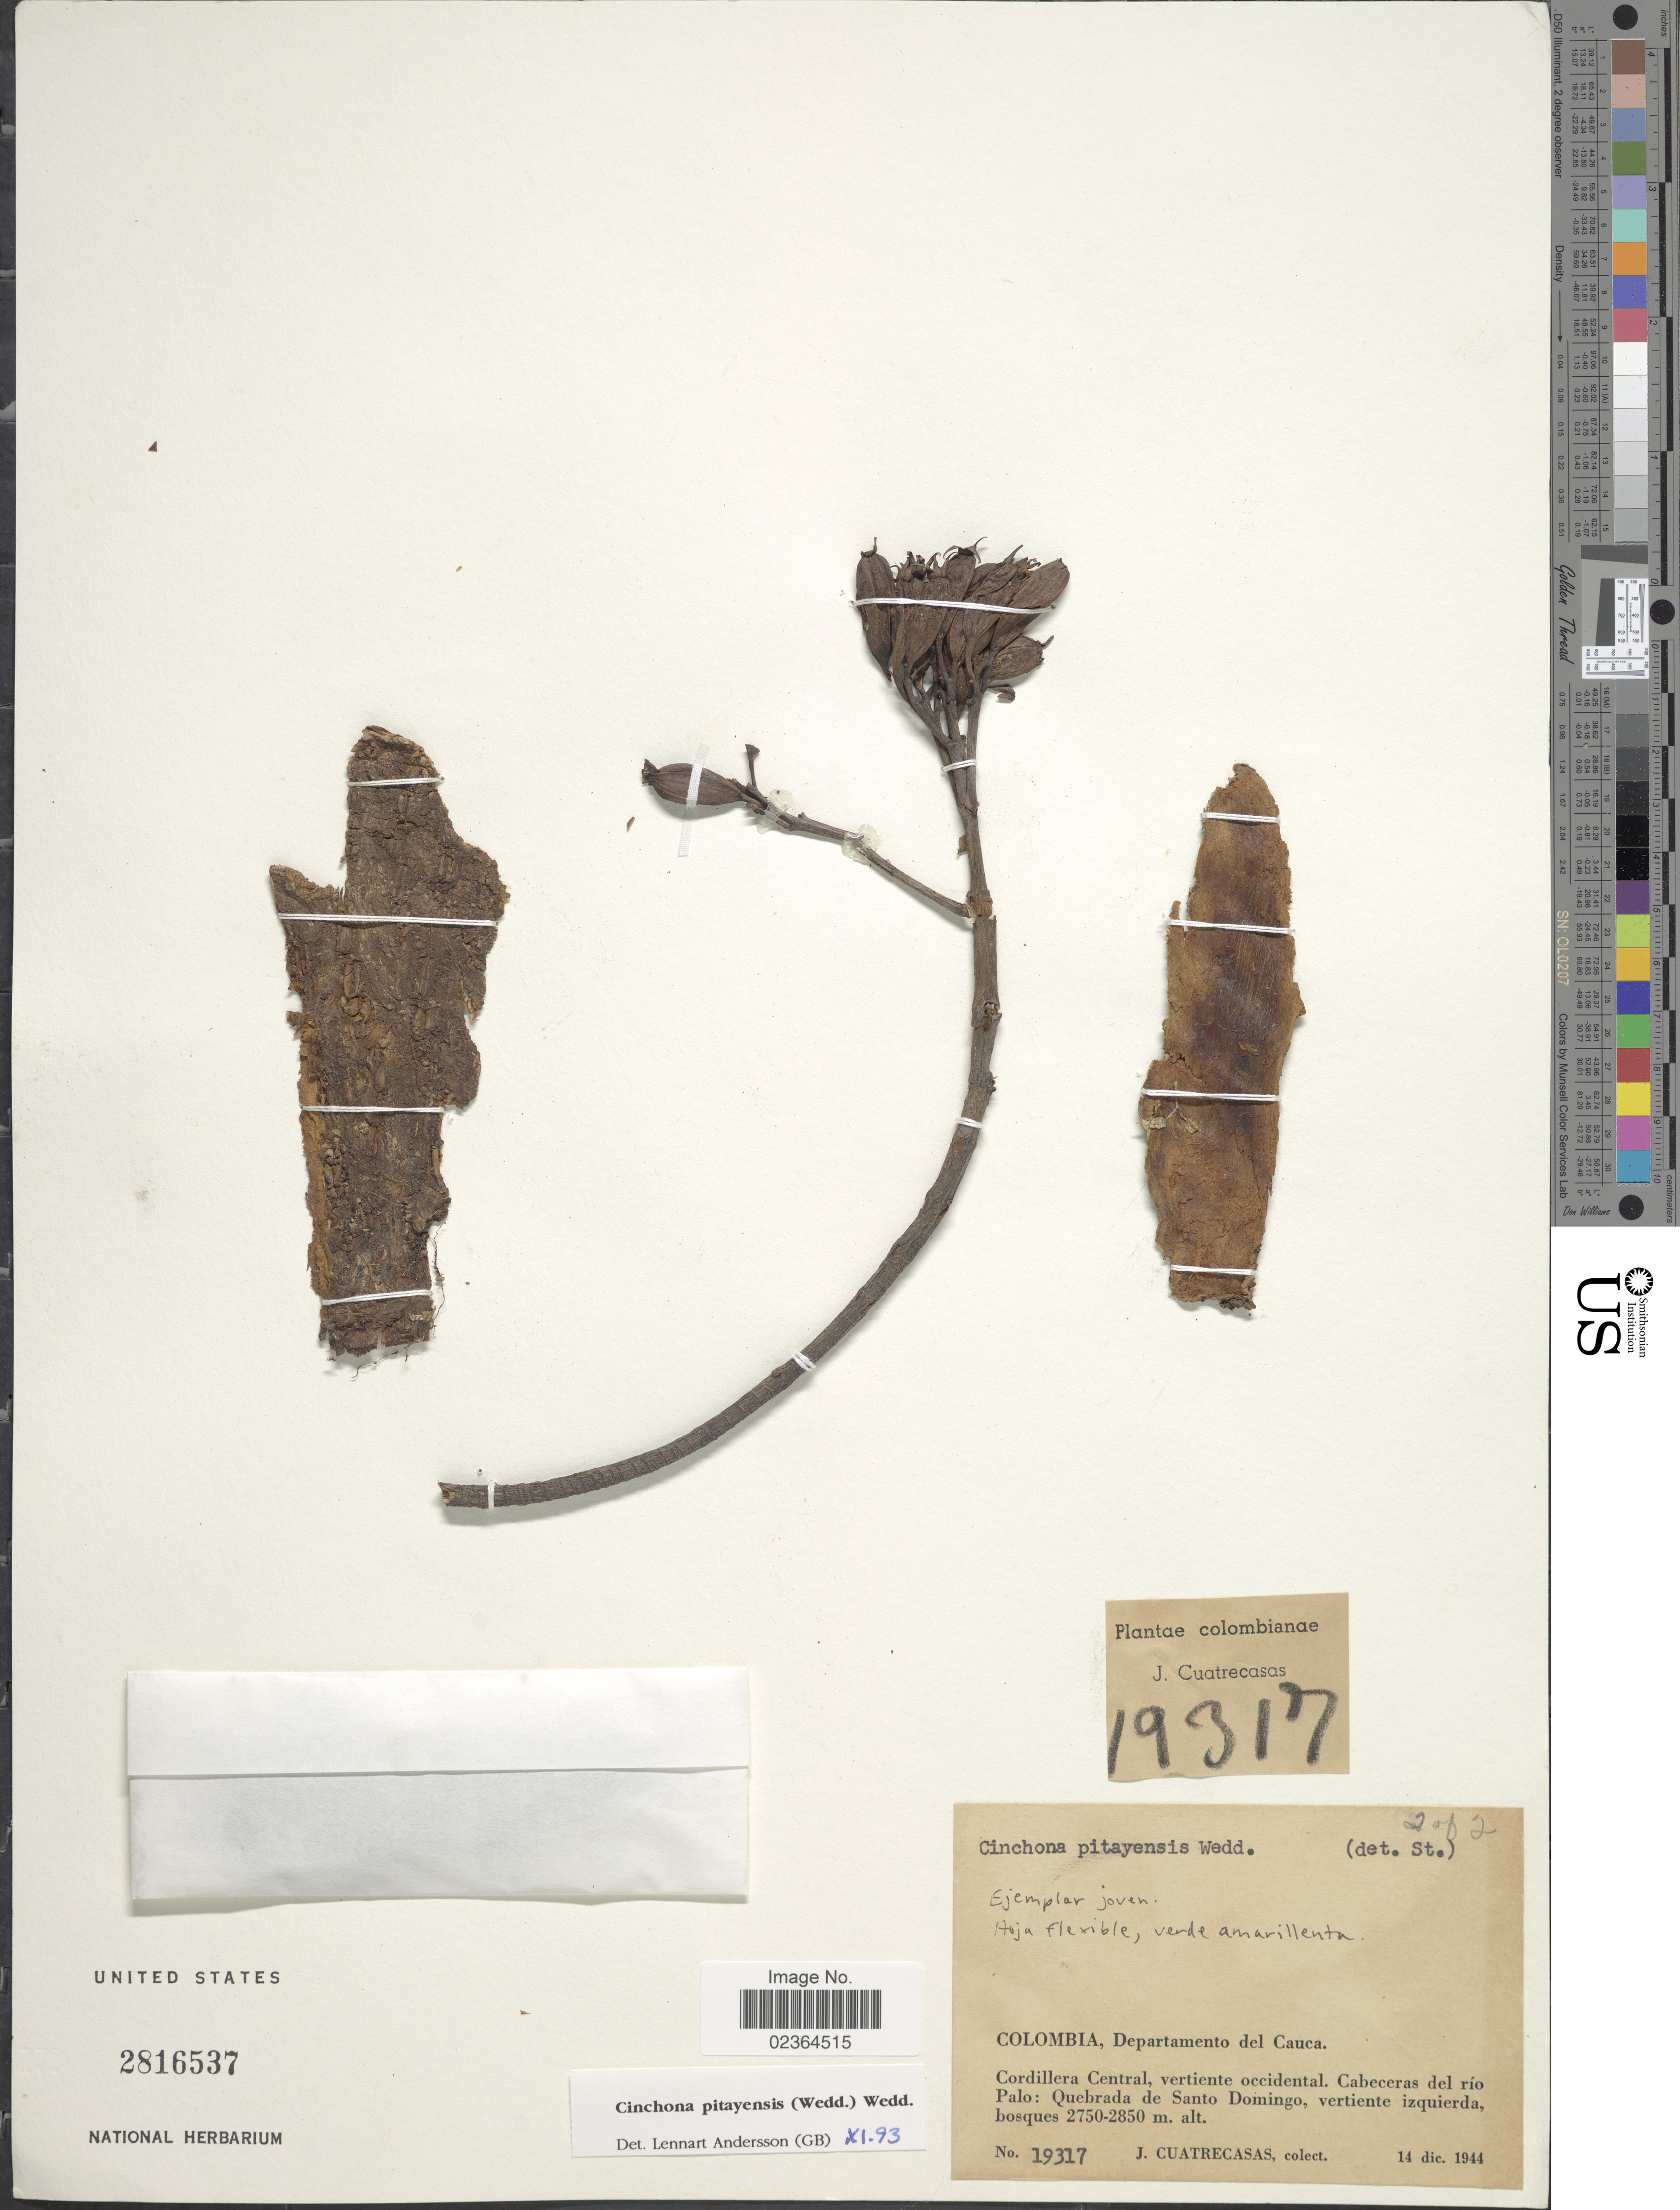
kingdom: Plantae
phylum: Tracheophyta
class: Magnoliopsida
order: Gentianales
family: Rubiaceae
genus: Cinchona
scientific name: Cinchona pitayensis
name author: Wedd.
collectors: J. Cuatrecasas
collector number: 19317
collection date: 1944-12-14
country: Colombia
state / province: Cauca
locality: Departamento del Cauca, Cordillera Central, vertiente occidental, Cabeceras del rio Palo: Quebrada de Santo Domingo, vertiente izquierda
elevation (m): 2750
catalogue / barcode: US 2816537